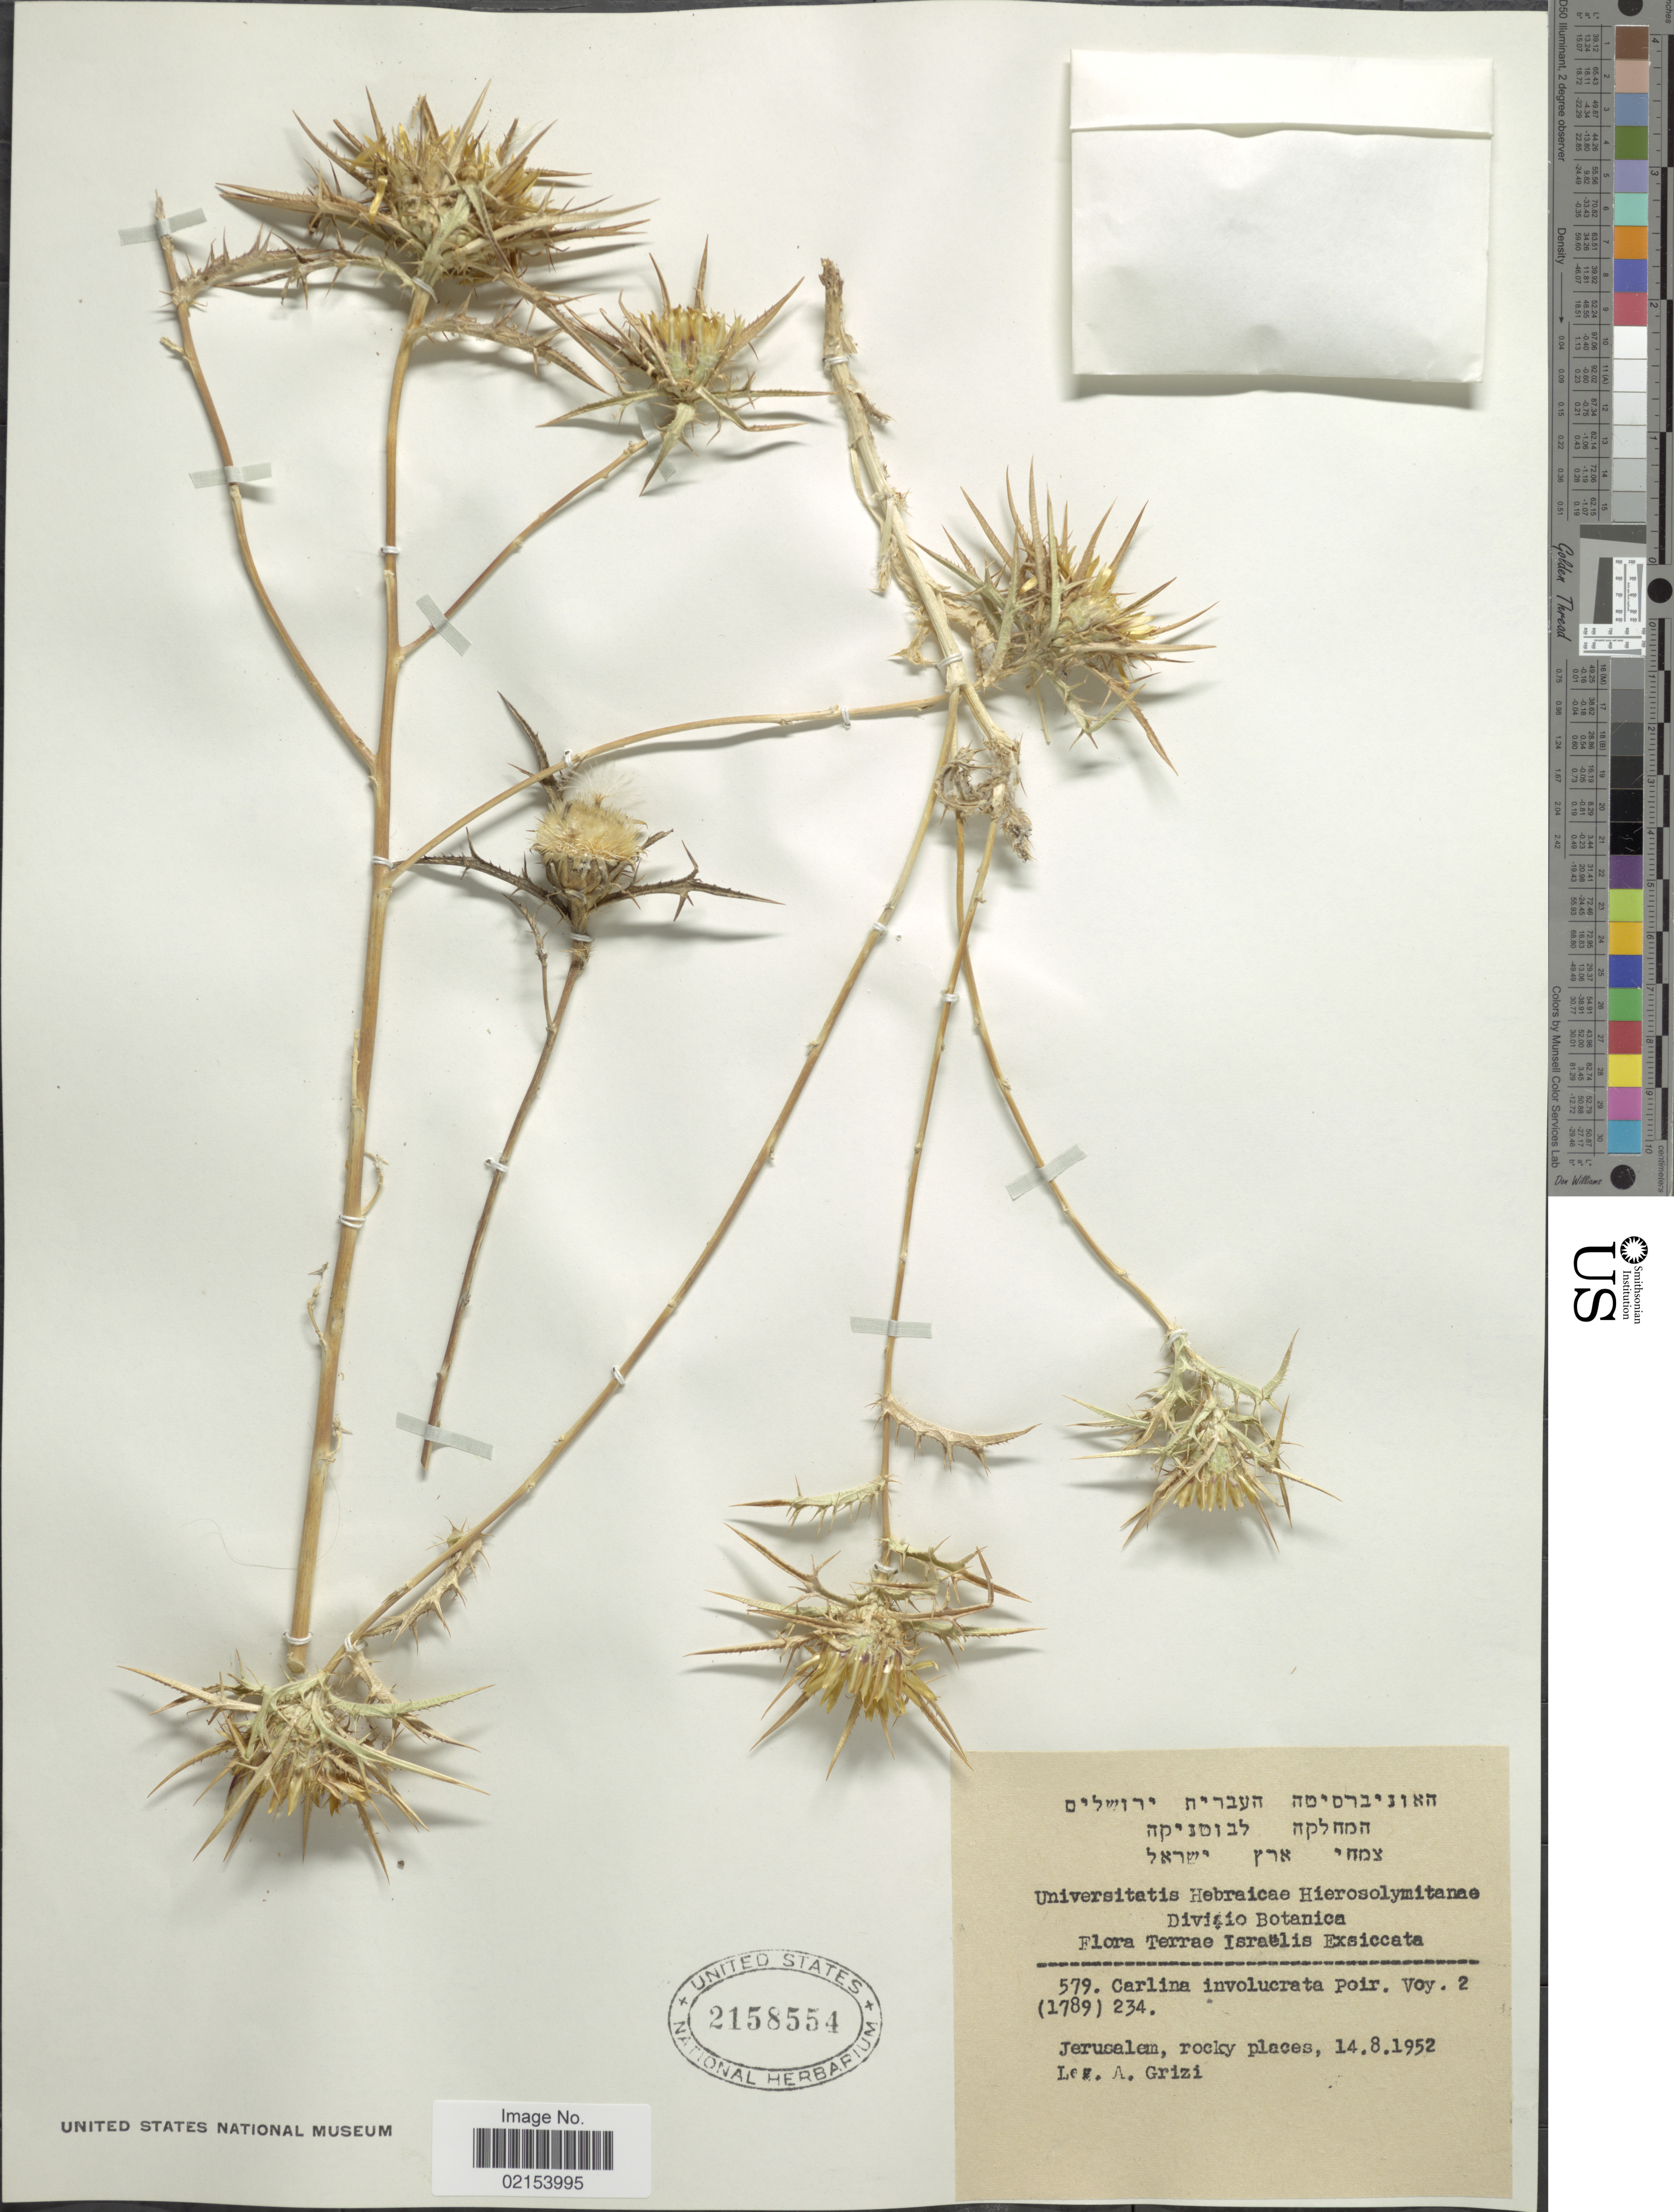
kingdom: Plantae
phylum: Tracheophyta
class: Magnoliopsida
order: Asterales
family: Asteraceae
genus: Carlina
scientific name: Carlina involucrata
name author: Poir.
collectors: A. Grizi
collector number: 579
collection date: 1952-08-14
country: Israel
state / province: Jerusalem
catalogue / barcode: US 2158554